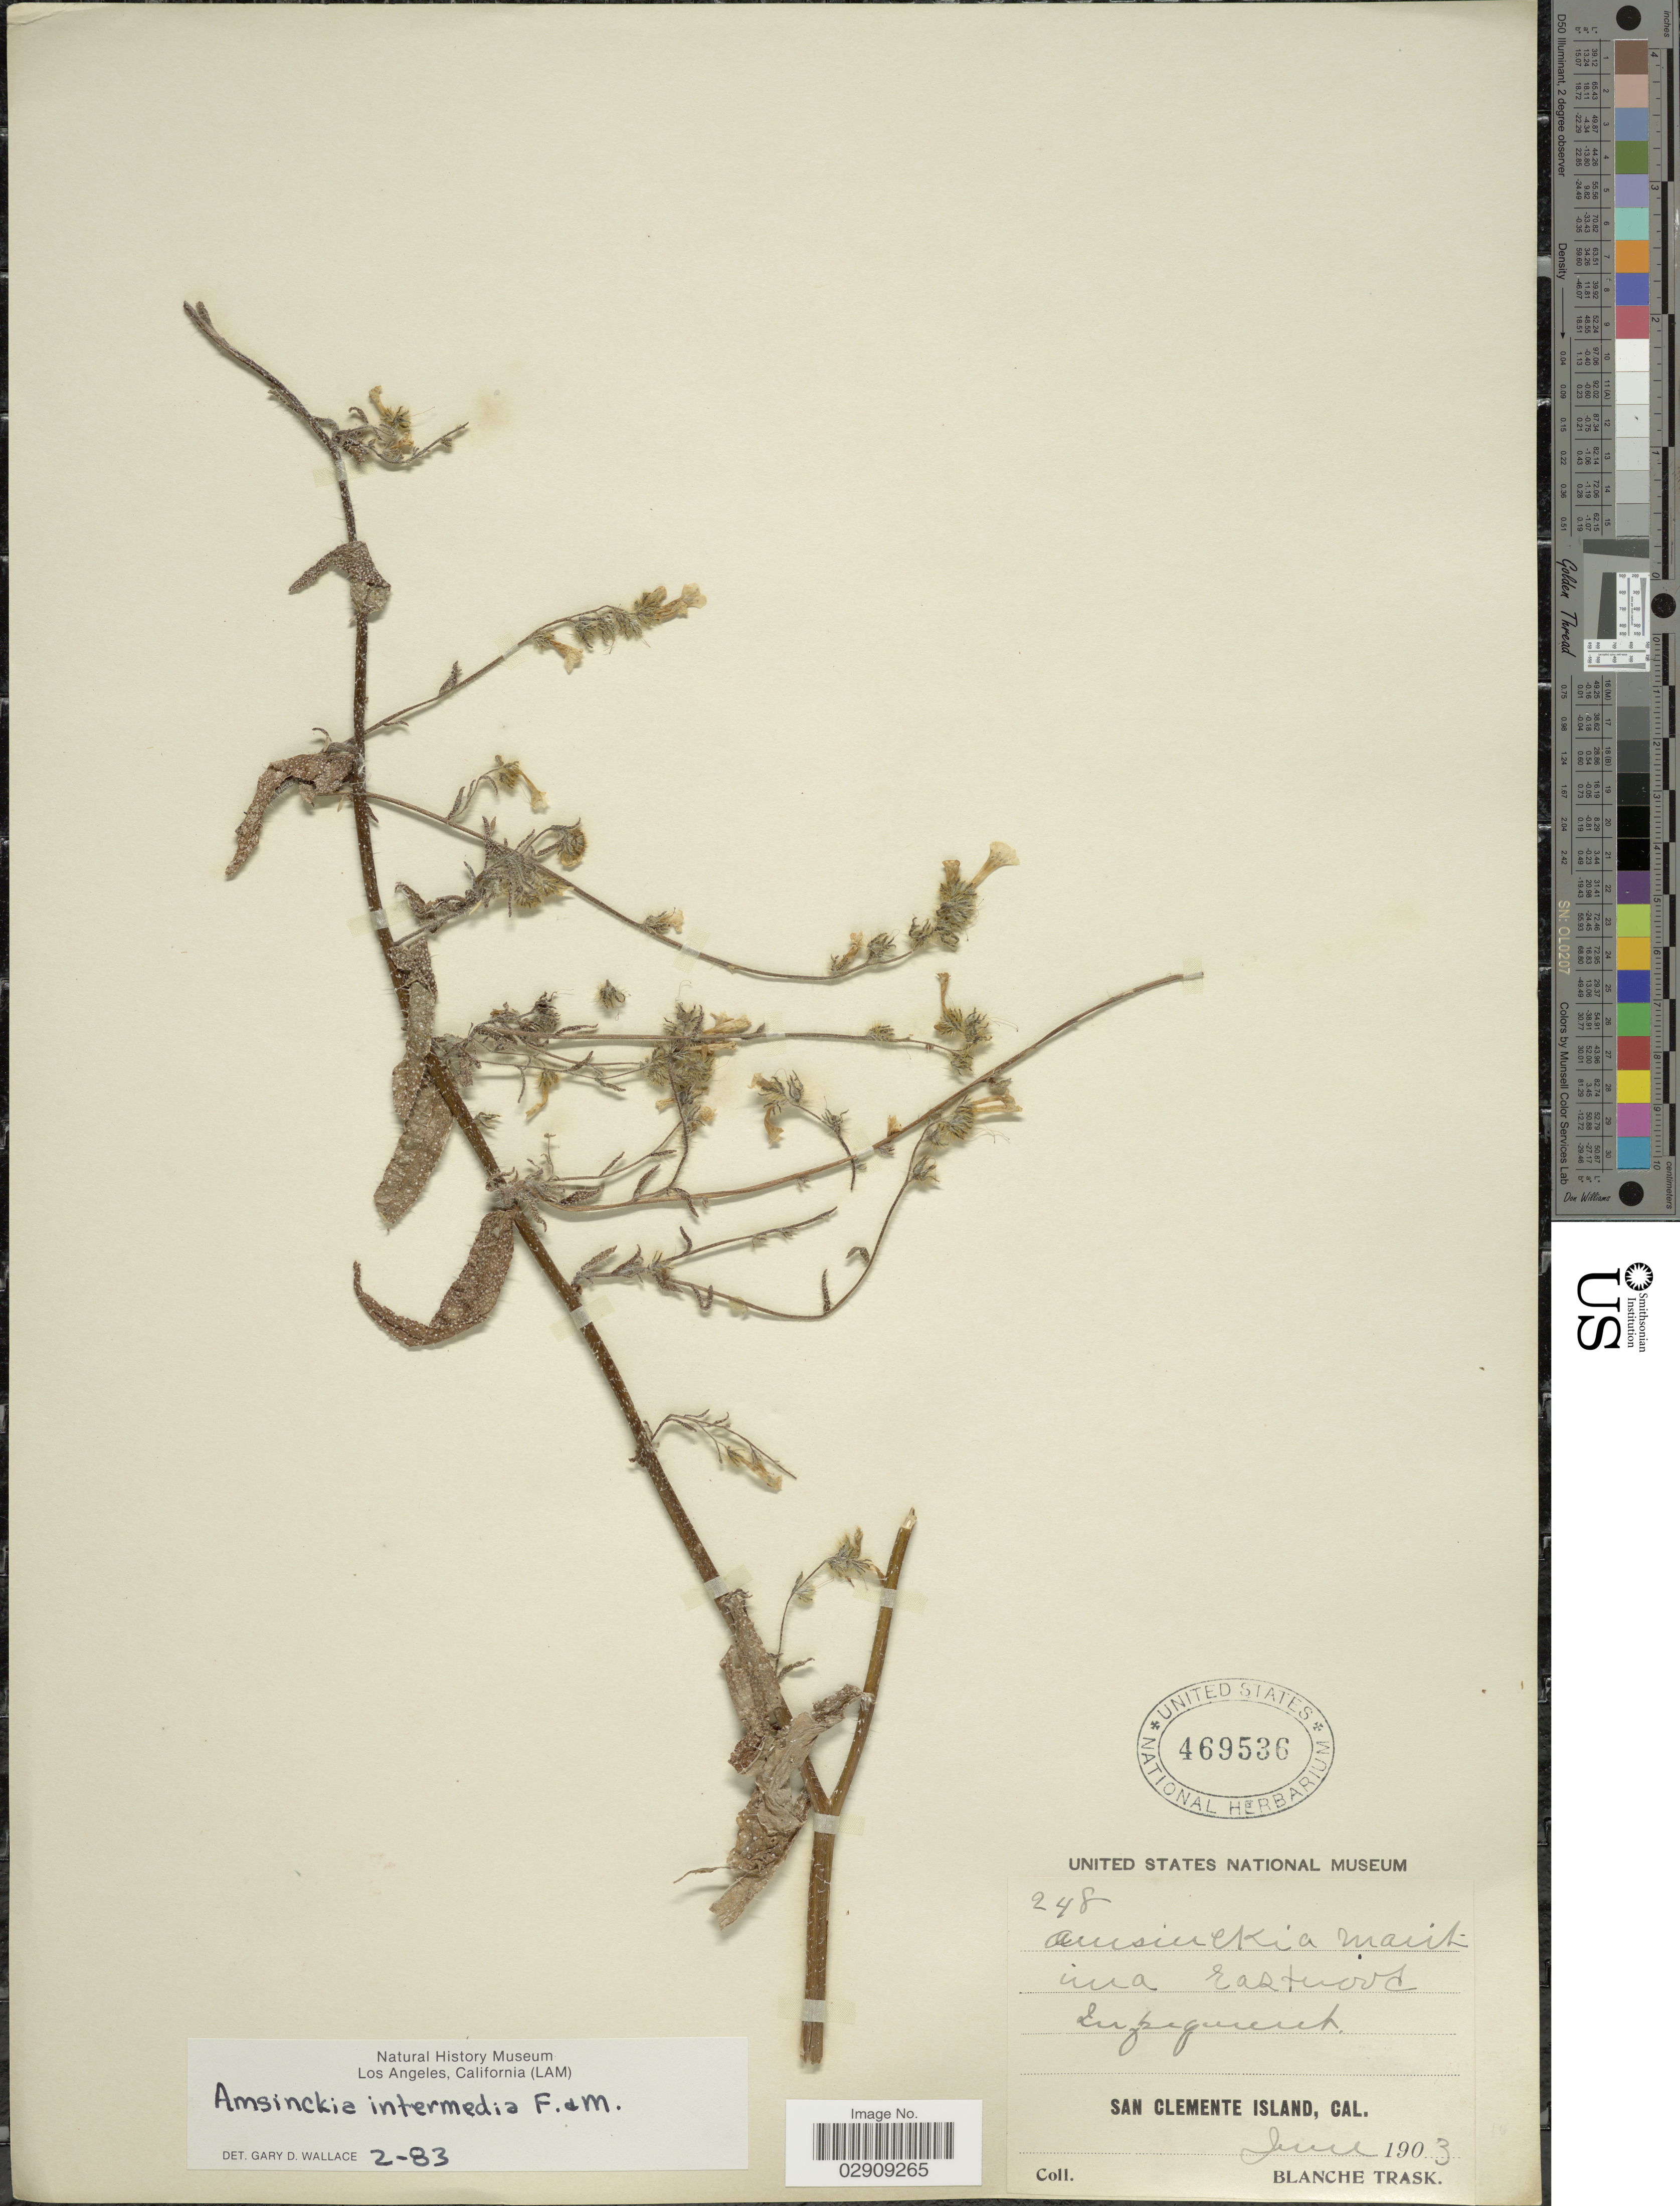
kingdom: Plantae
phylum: Tracheophyta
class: Magnoliopsida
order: Boraginales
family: Boraginaceae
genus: Amsinckia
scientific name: Amsinckia menziesii var. intermedia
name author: (Fisch. & C.A. Mey.) Ganders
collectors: B. Trask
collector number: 248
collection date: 1903-06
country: United States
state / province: California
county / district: Los Angeles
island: San Clemente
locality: San Clemente Island, Cal.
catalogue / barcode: US 469536